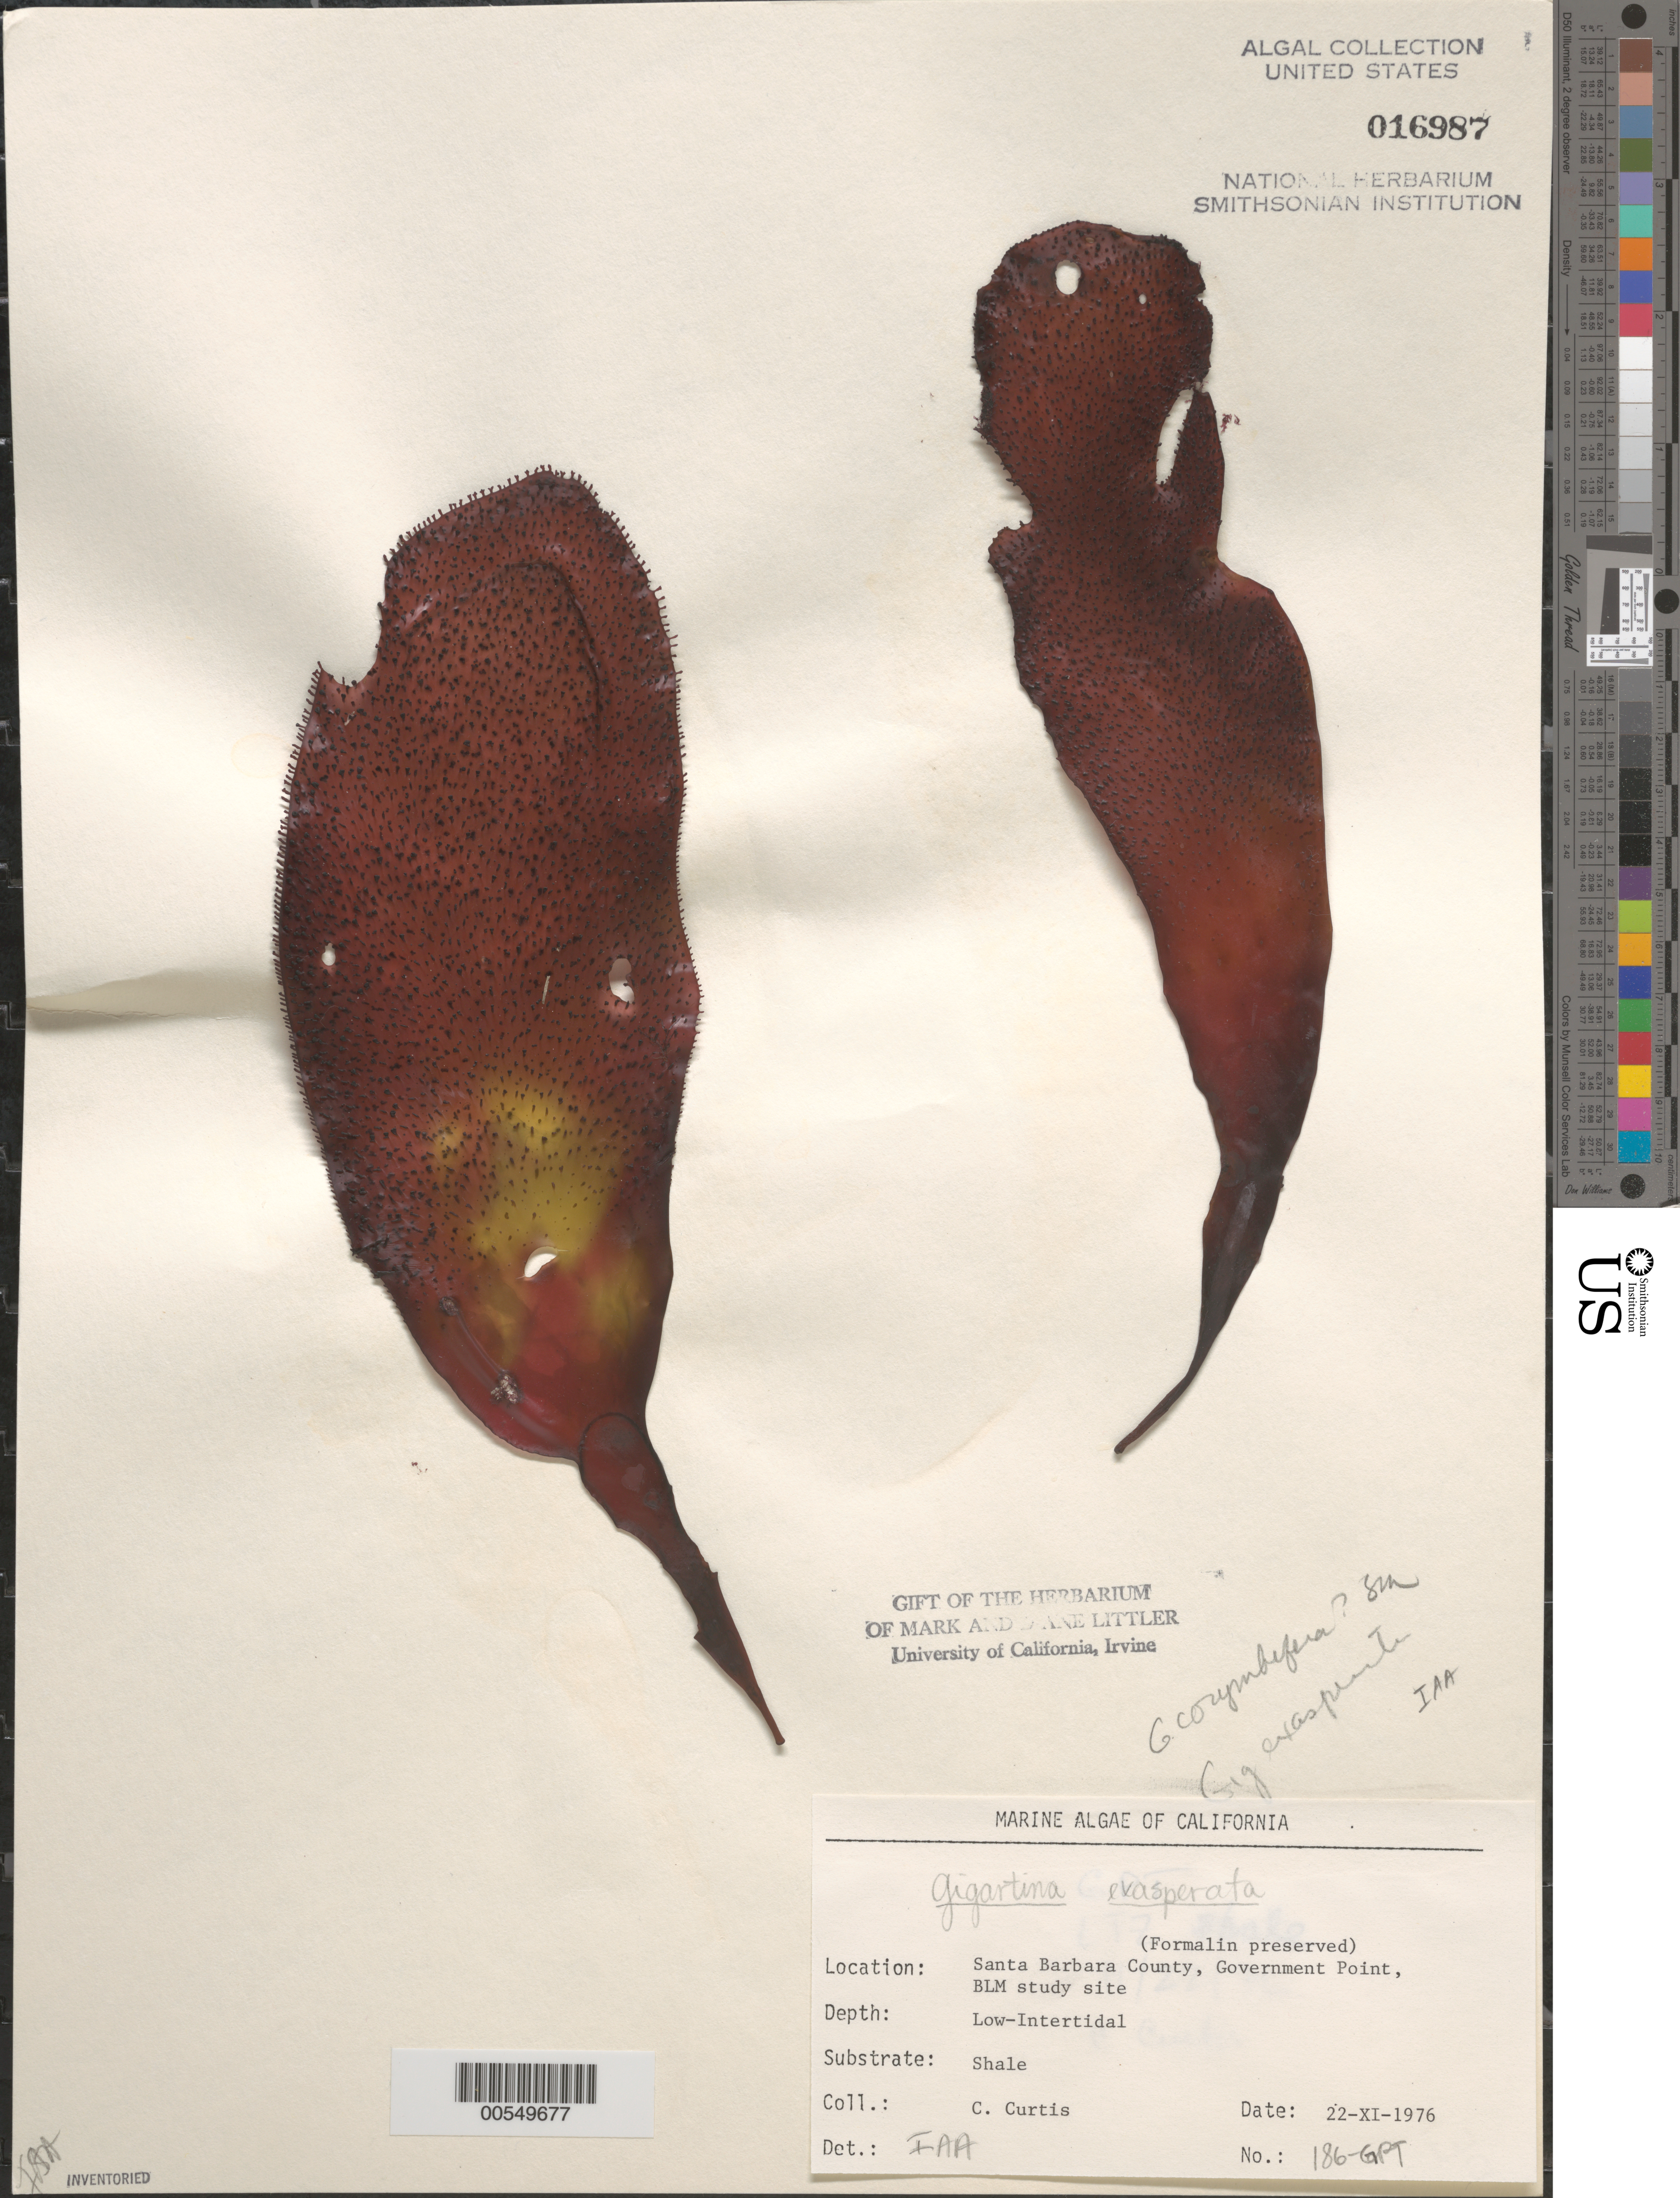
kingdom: Plantae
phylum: Rhodophyta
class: Florideophyceae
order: Gigartinales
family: Gigartinaceae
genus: Chondracanthus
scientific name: Chondracanthus exasperatus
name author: (Harv. & J. Bailey) J.R. Hughey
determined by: Algae name updating Project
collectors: C. Curtis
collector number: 186-gpt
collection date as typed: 22 Nov 1976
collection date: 1976-11-22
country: United States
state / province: California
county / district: Santa Barbara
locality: Government Point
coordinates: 34 26'31"N, 120 24'06"W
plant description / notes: BLM-SOCALBIGHT Rocky Intertidal Survey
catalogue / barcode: US 16987